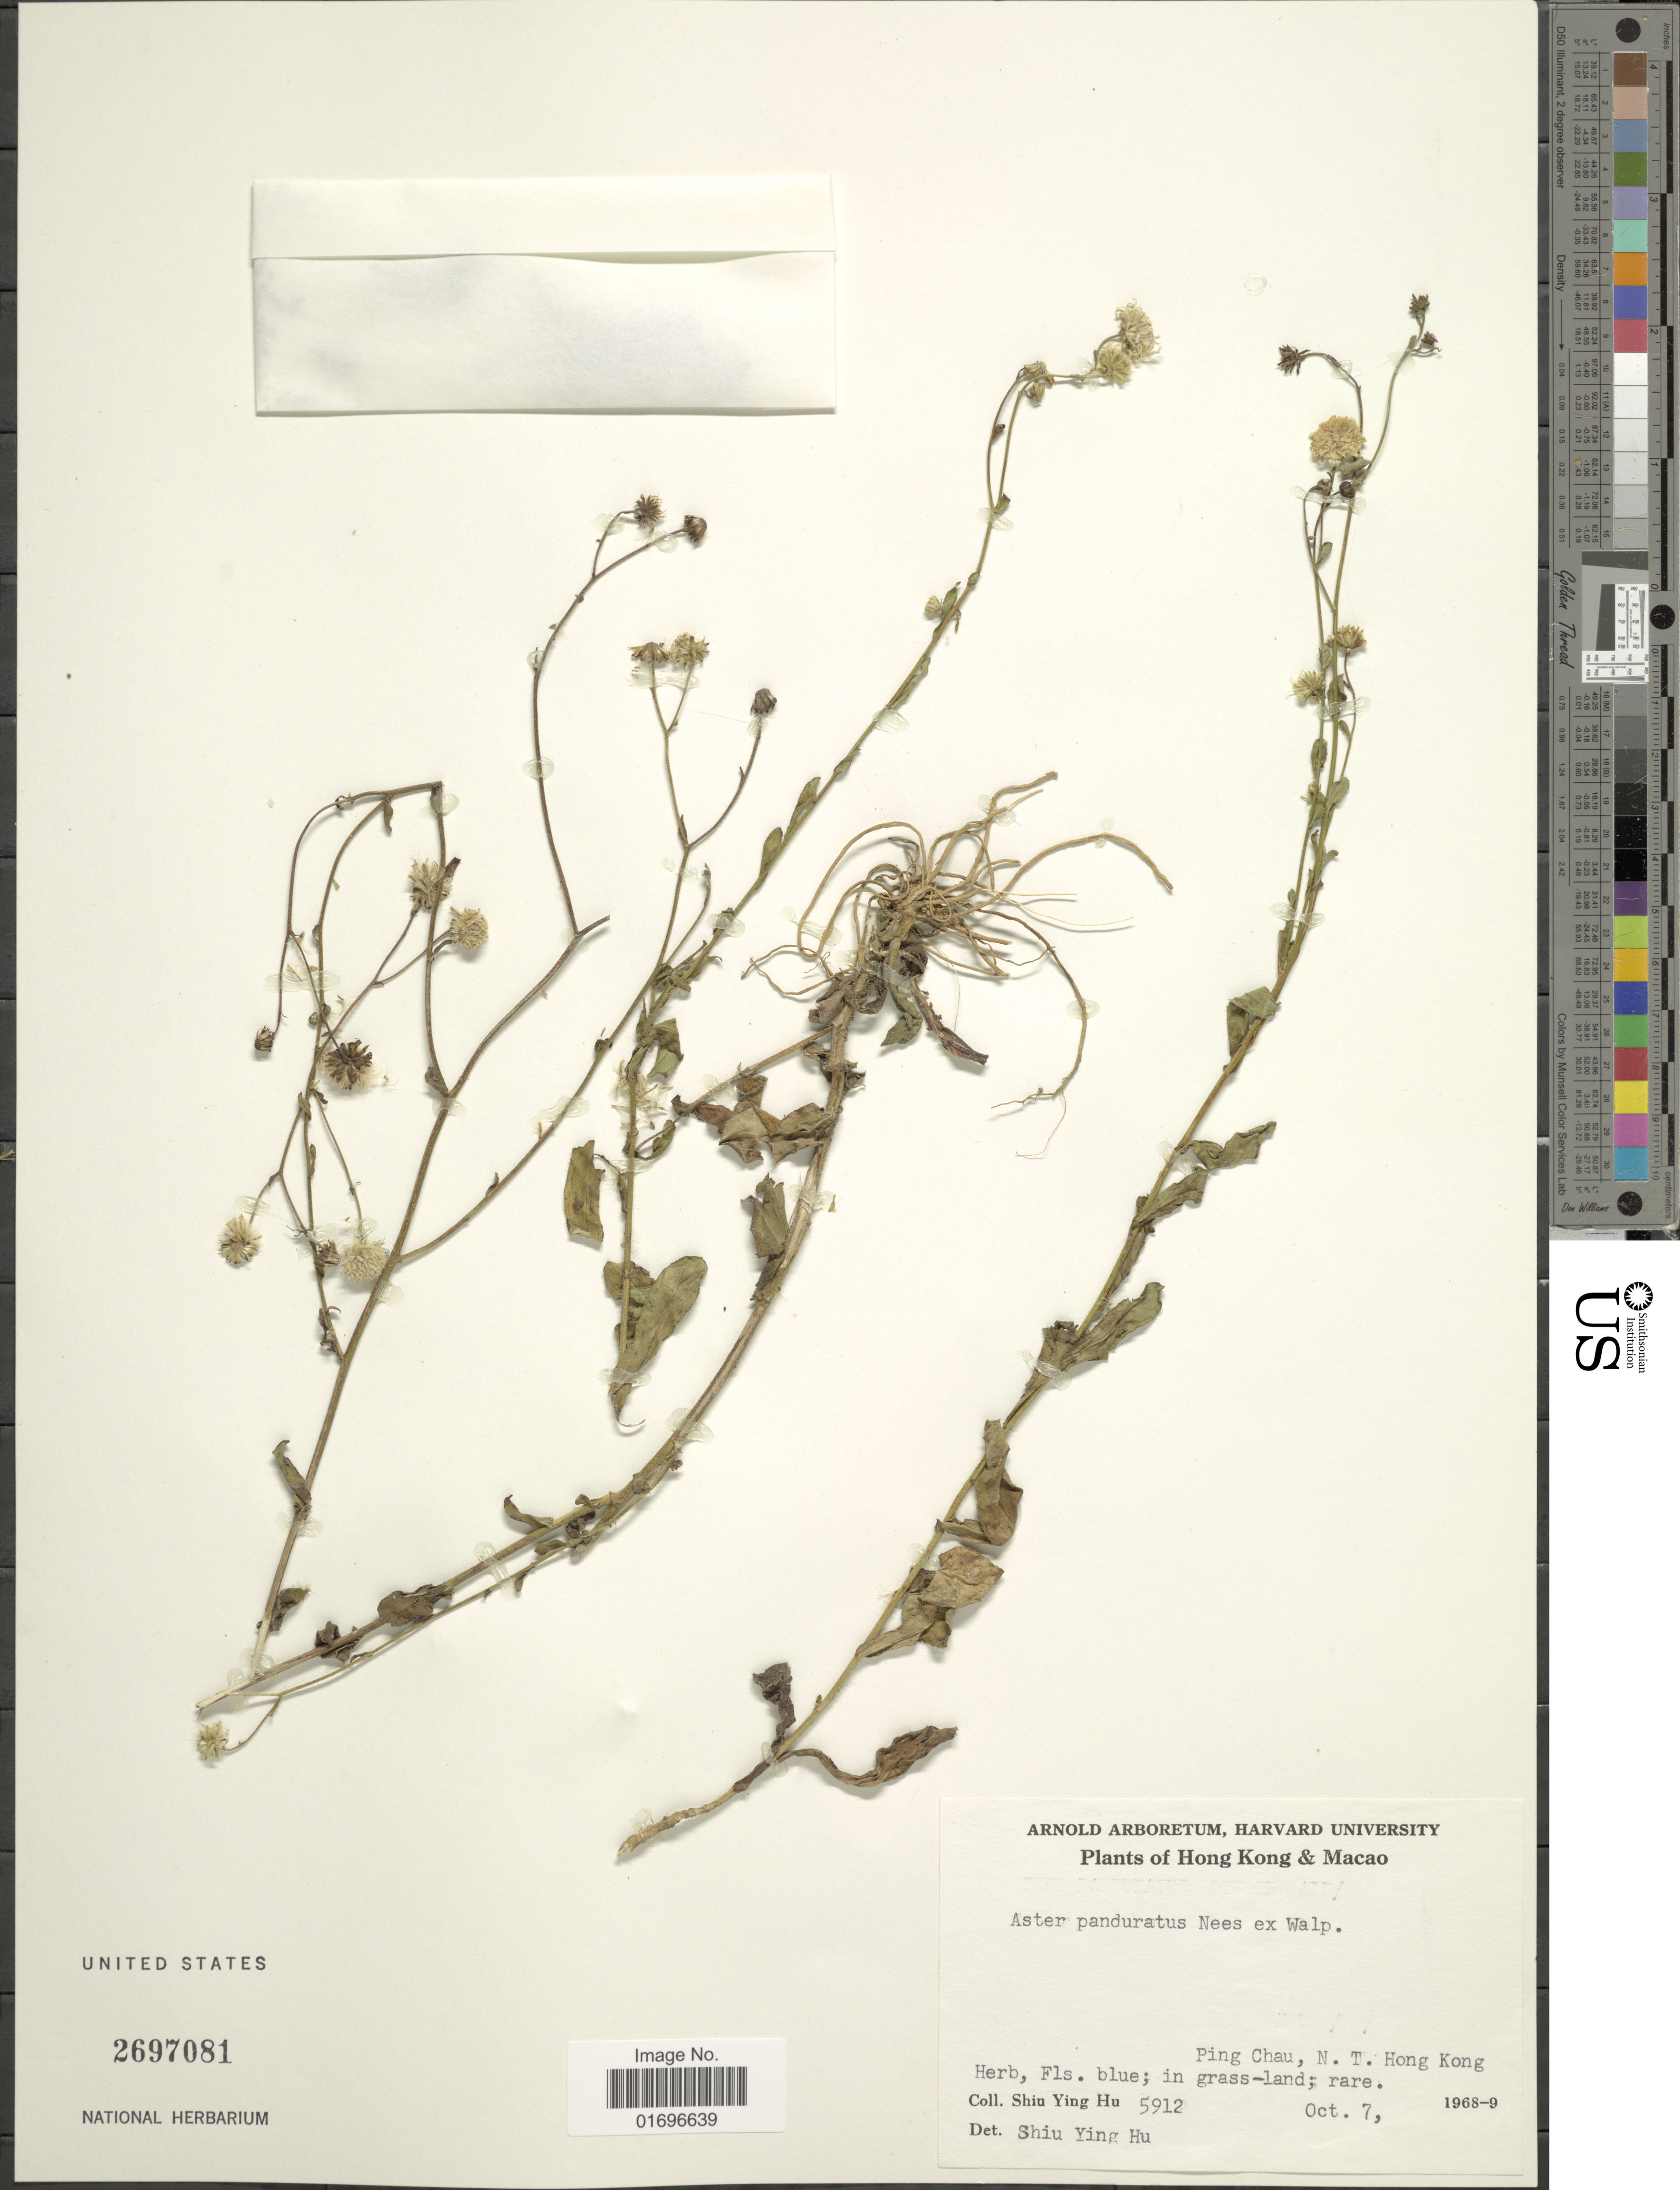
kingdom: Plantae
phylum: Tracheophyta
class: Magnoliopsida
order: Asterales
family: Asteraceae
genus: Aster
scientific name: Aster panduratus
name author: Nees ex Walp.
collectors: S. Y. Hu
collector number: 5912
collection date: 1968-10-07/1969-10-07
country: China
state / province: Hong Kong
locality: Hong Kong & Macao. Ping Chau, N.T. Hong Kong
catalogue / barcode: US 2697081